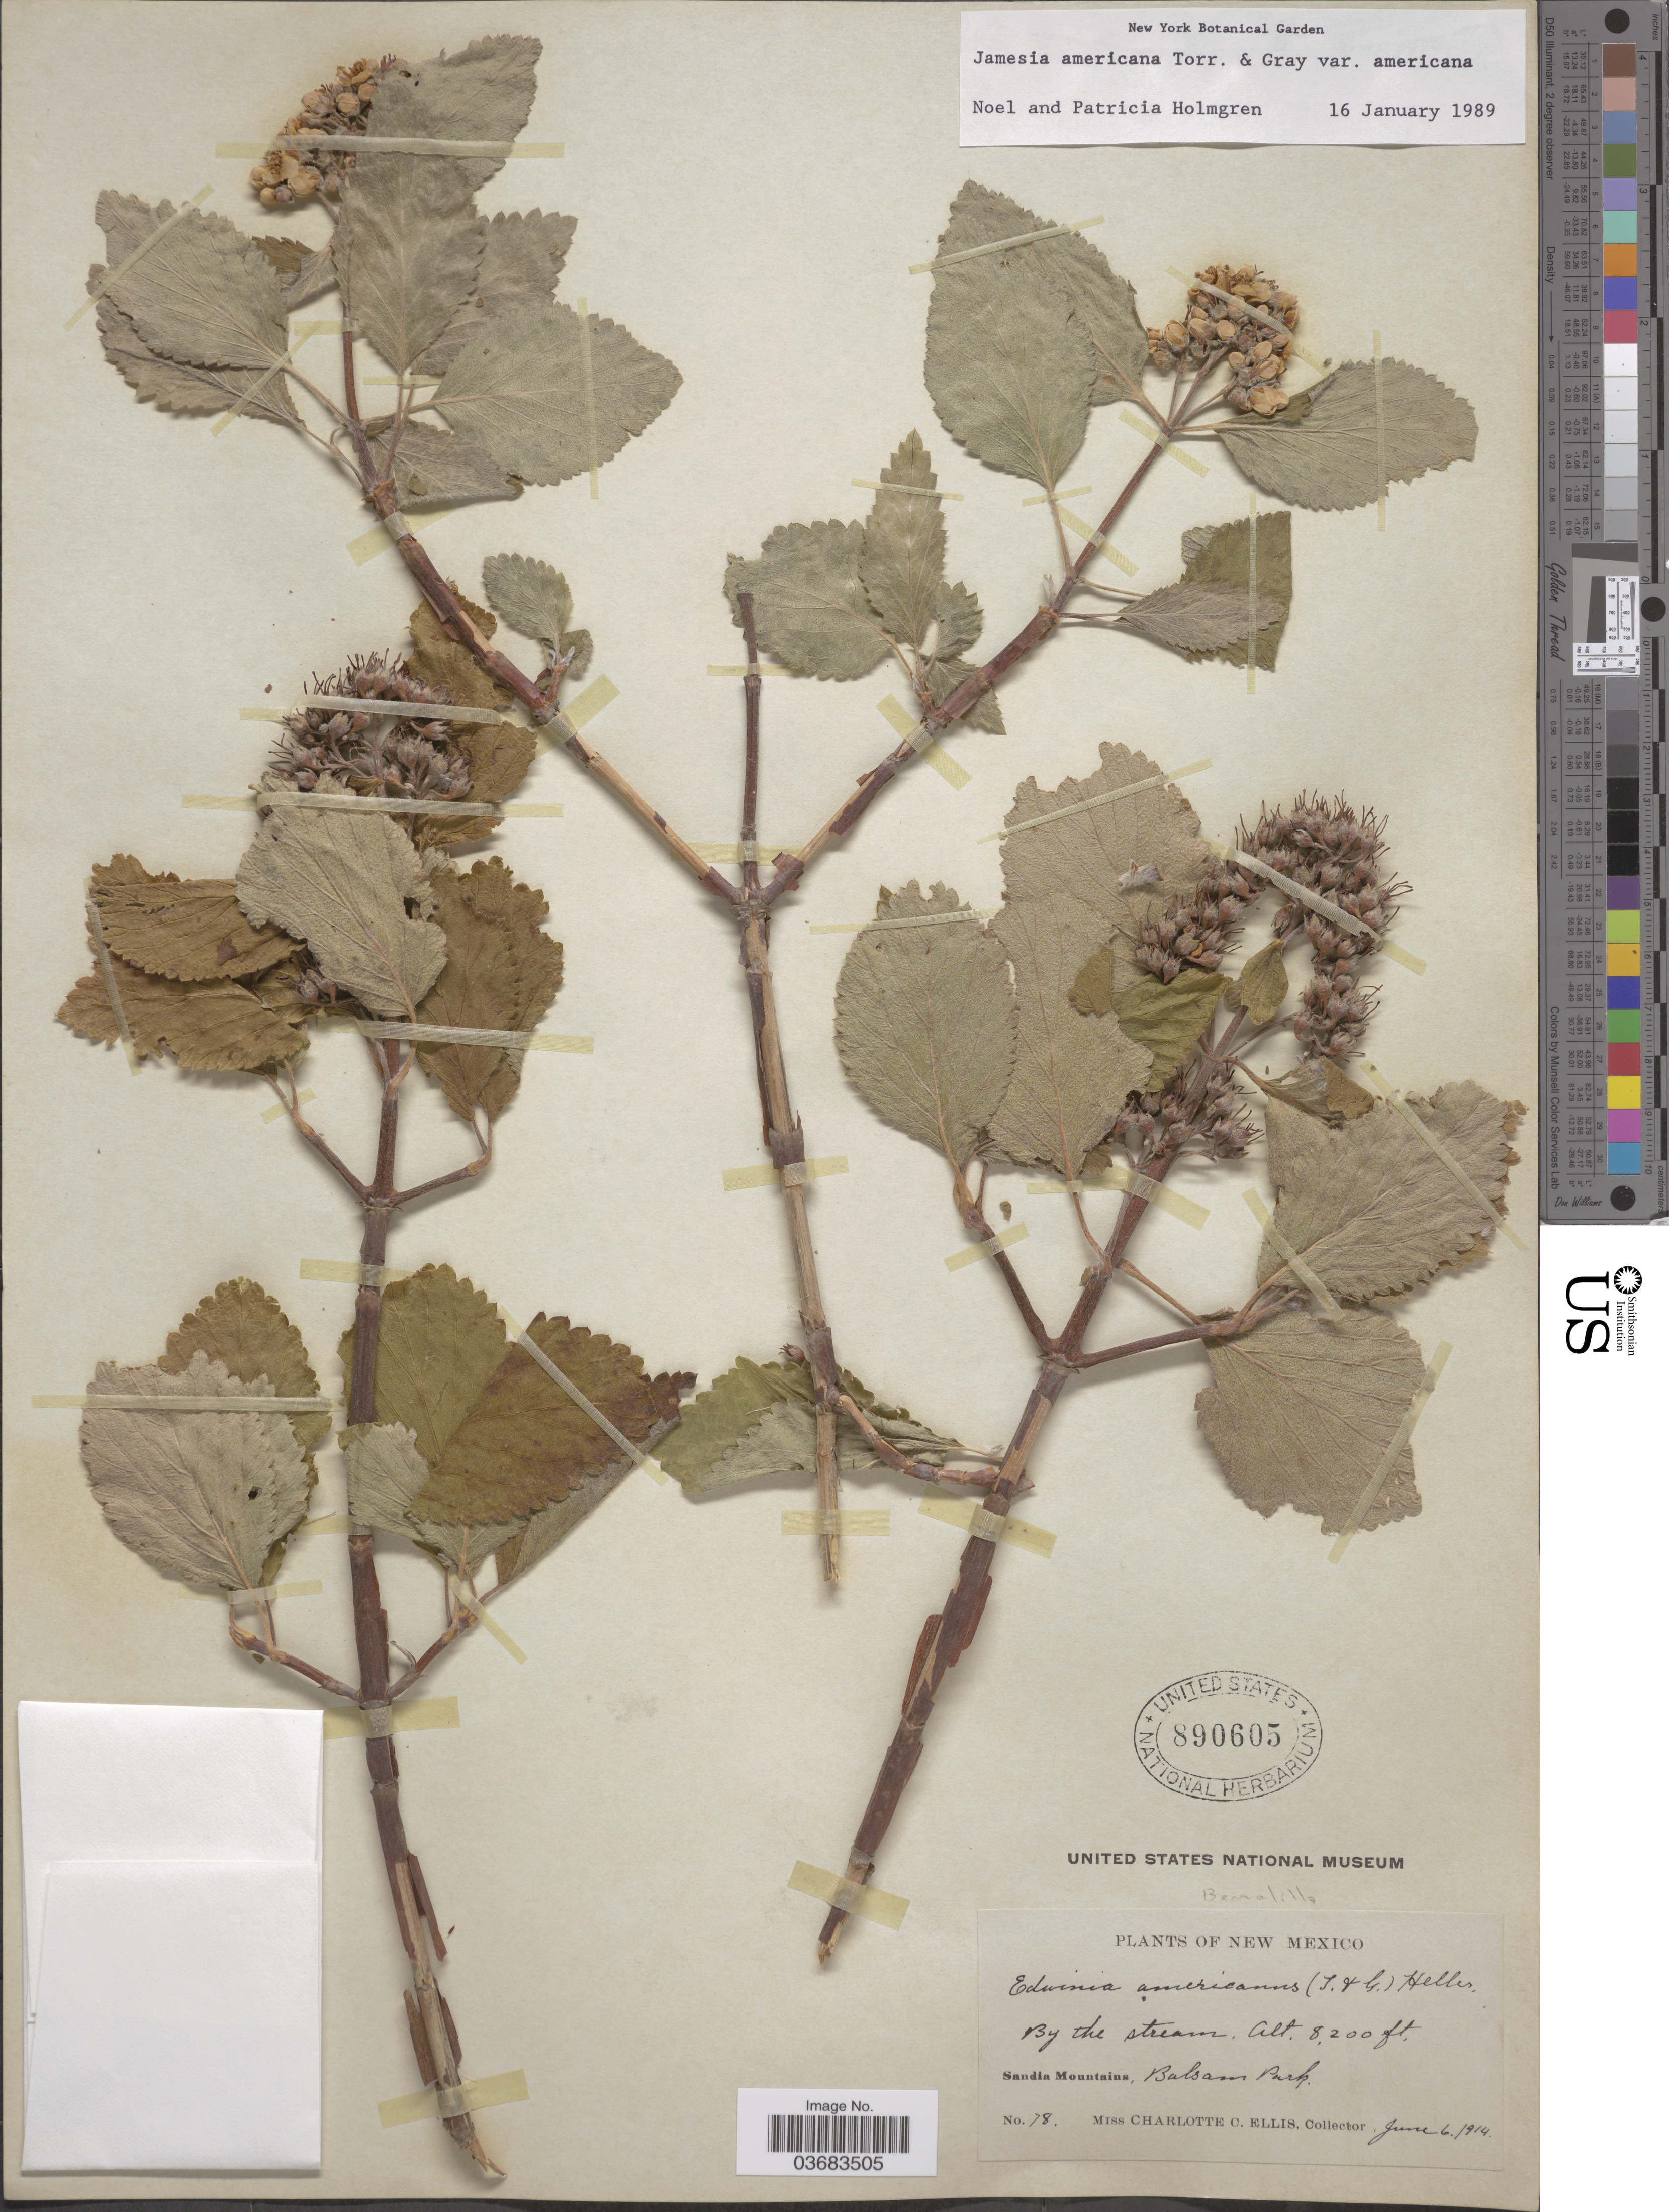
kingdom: Plantae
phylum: Tracheophyta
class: Magnoliopsida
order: Cornales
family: Hydrangeaceae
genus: Edwinia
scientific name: Edwinia americana var. americana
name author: (Torr. & A. Gray) A. Heller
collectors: C. C. Ellis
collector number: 78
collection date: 1914-06-06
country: United States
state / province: New Mexico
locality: Bernalillo. By the stream. Sandia Mountains, Balsam Park.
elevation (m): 2499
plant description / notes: Fruit temporarily sampled for micro-CT scanning.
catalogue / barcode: US 890605